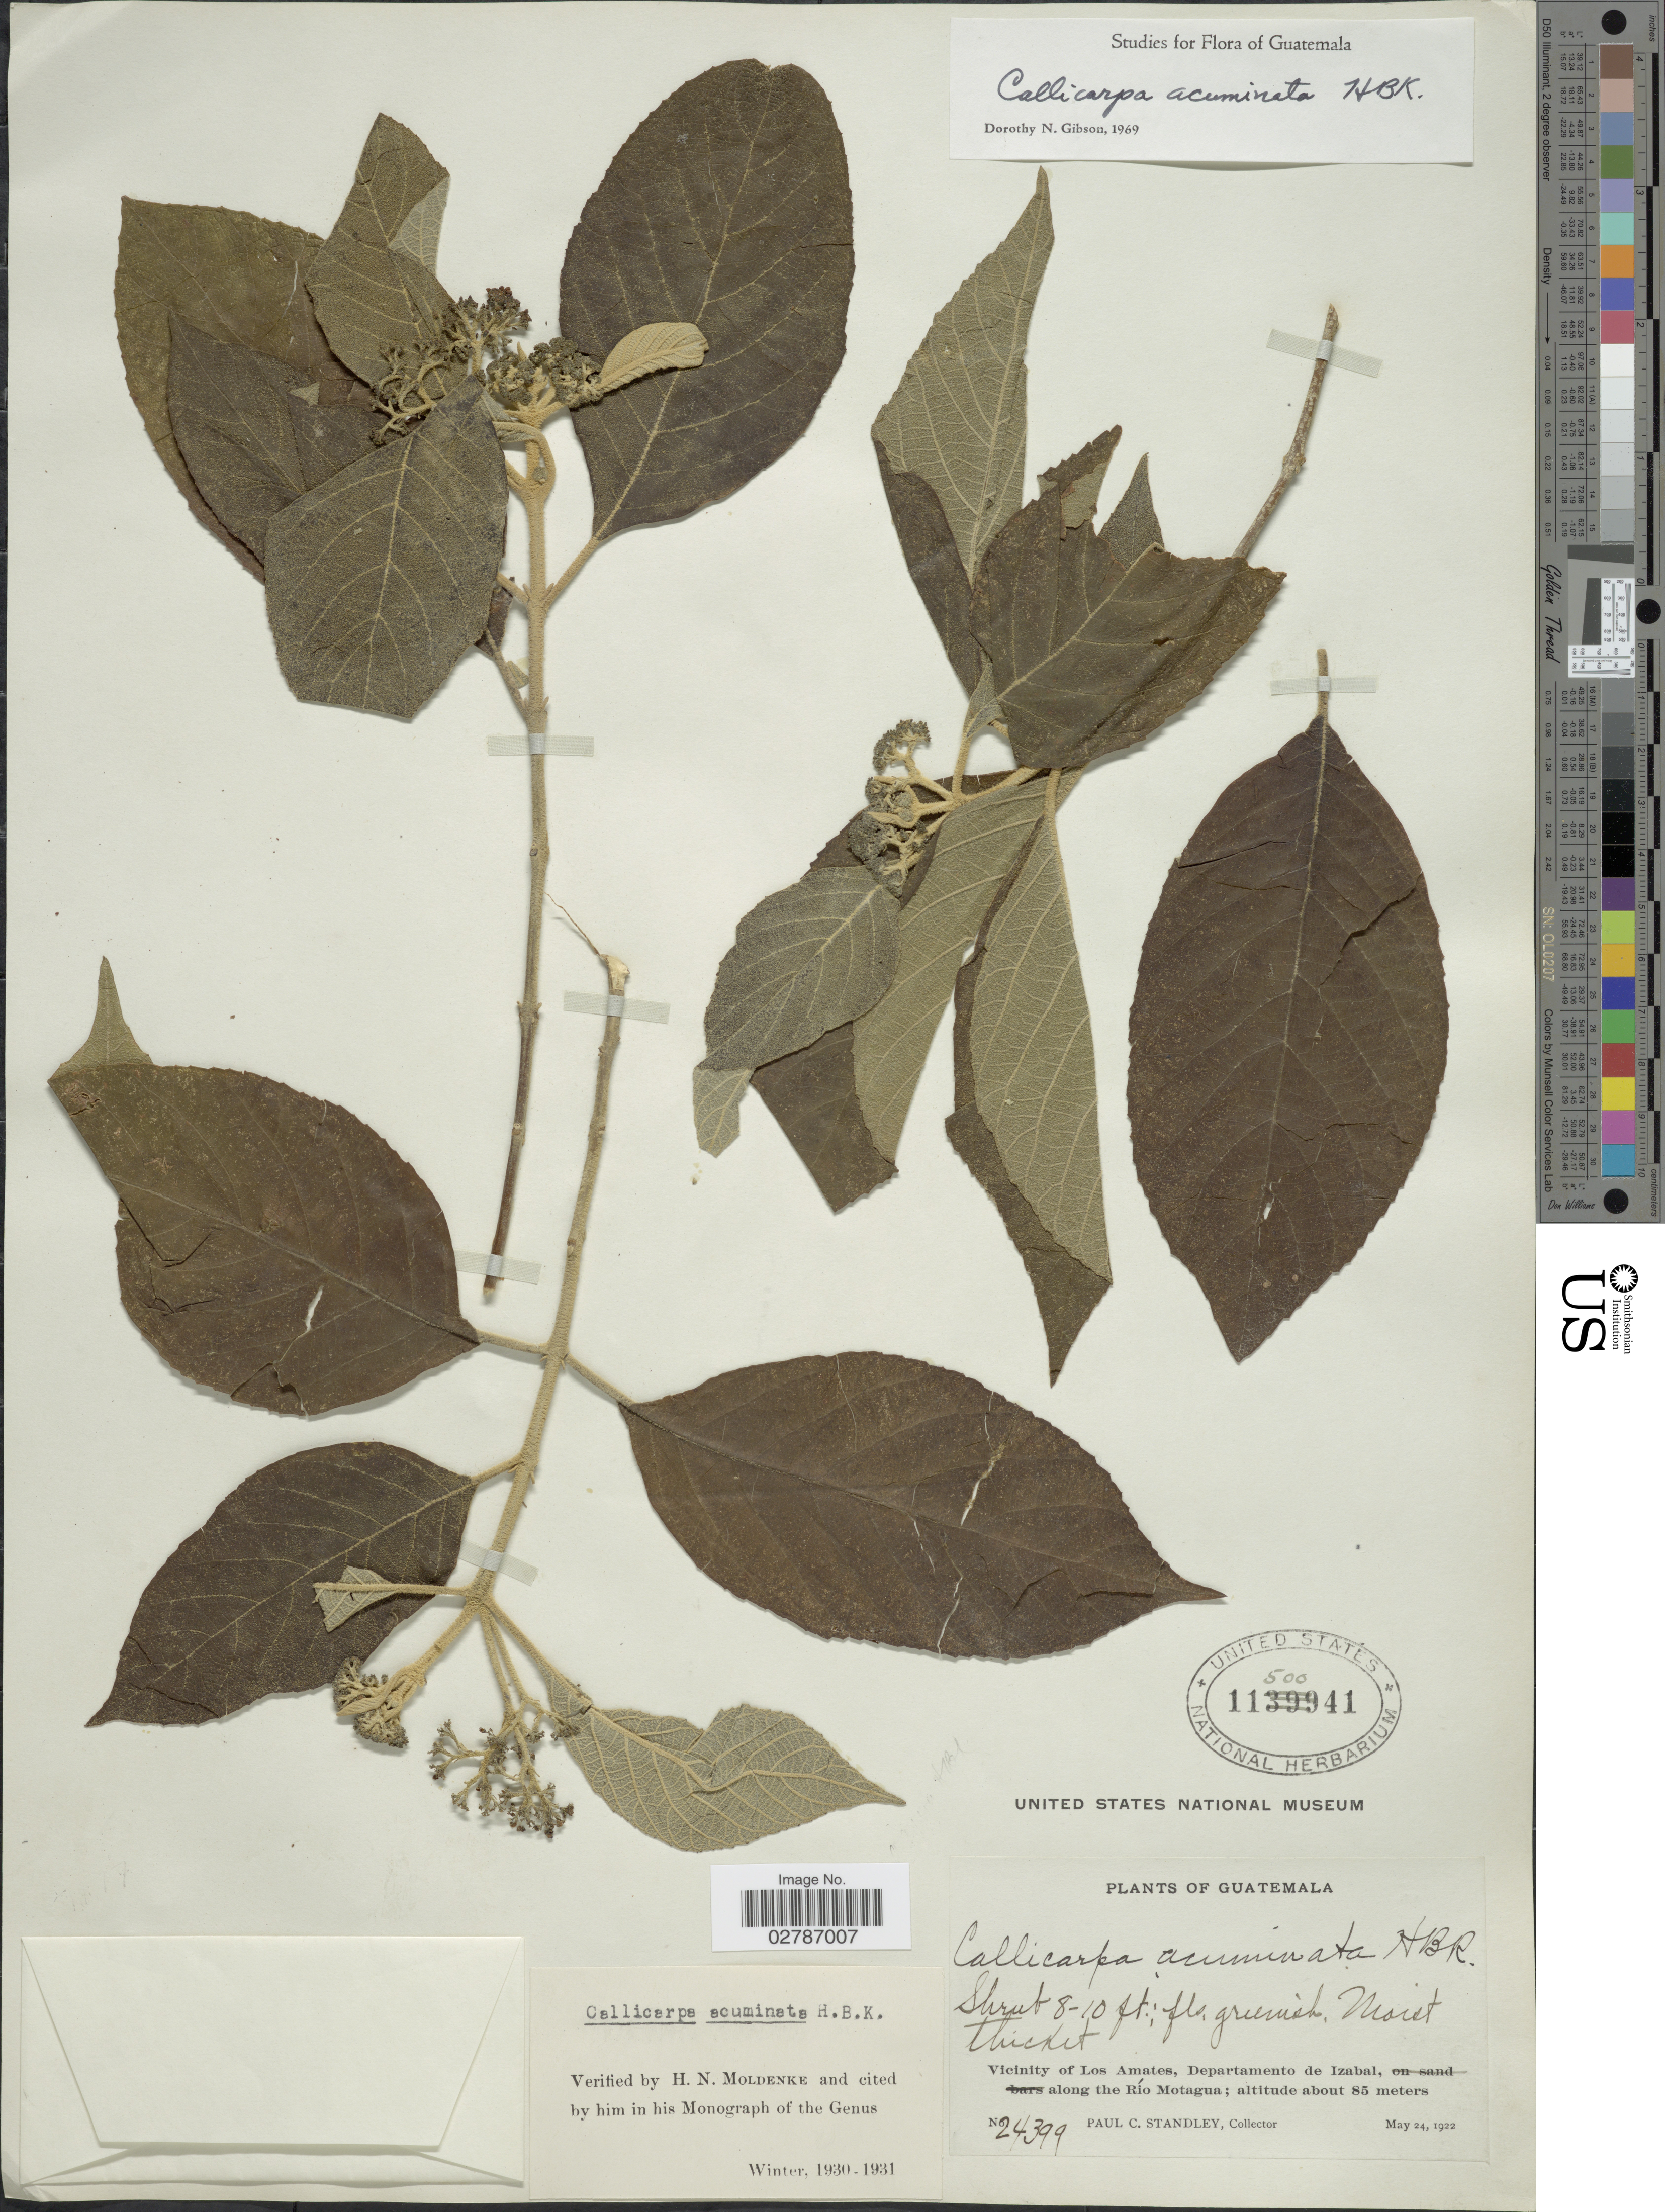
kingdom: Plantae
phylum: Tracheophyta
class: Magnoliopsida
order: Lamiales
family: Lamiaceae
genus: Callicarpa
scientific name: Callicarpa acuminata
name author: Kunth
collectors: P. C. Standley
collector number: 24399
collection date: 1922-05-24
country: Guatemala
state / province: Izabal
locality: Vicinity of Los Amates, Departamento de Izabal, along the Río Motagua.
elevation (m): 85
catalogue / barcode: US 1150041